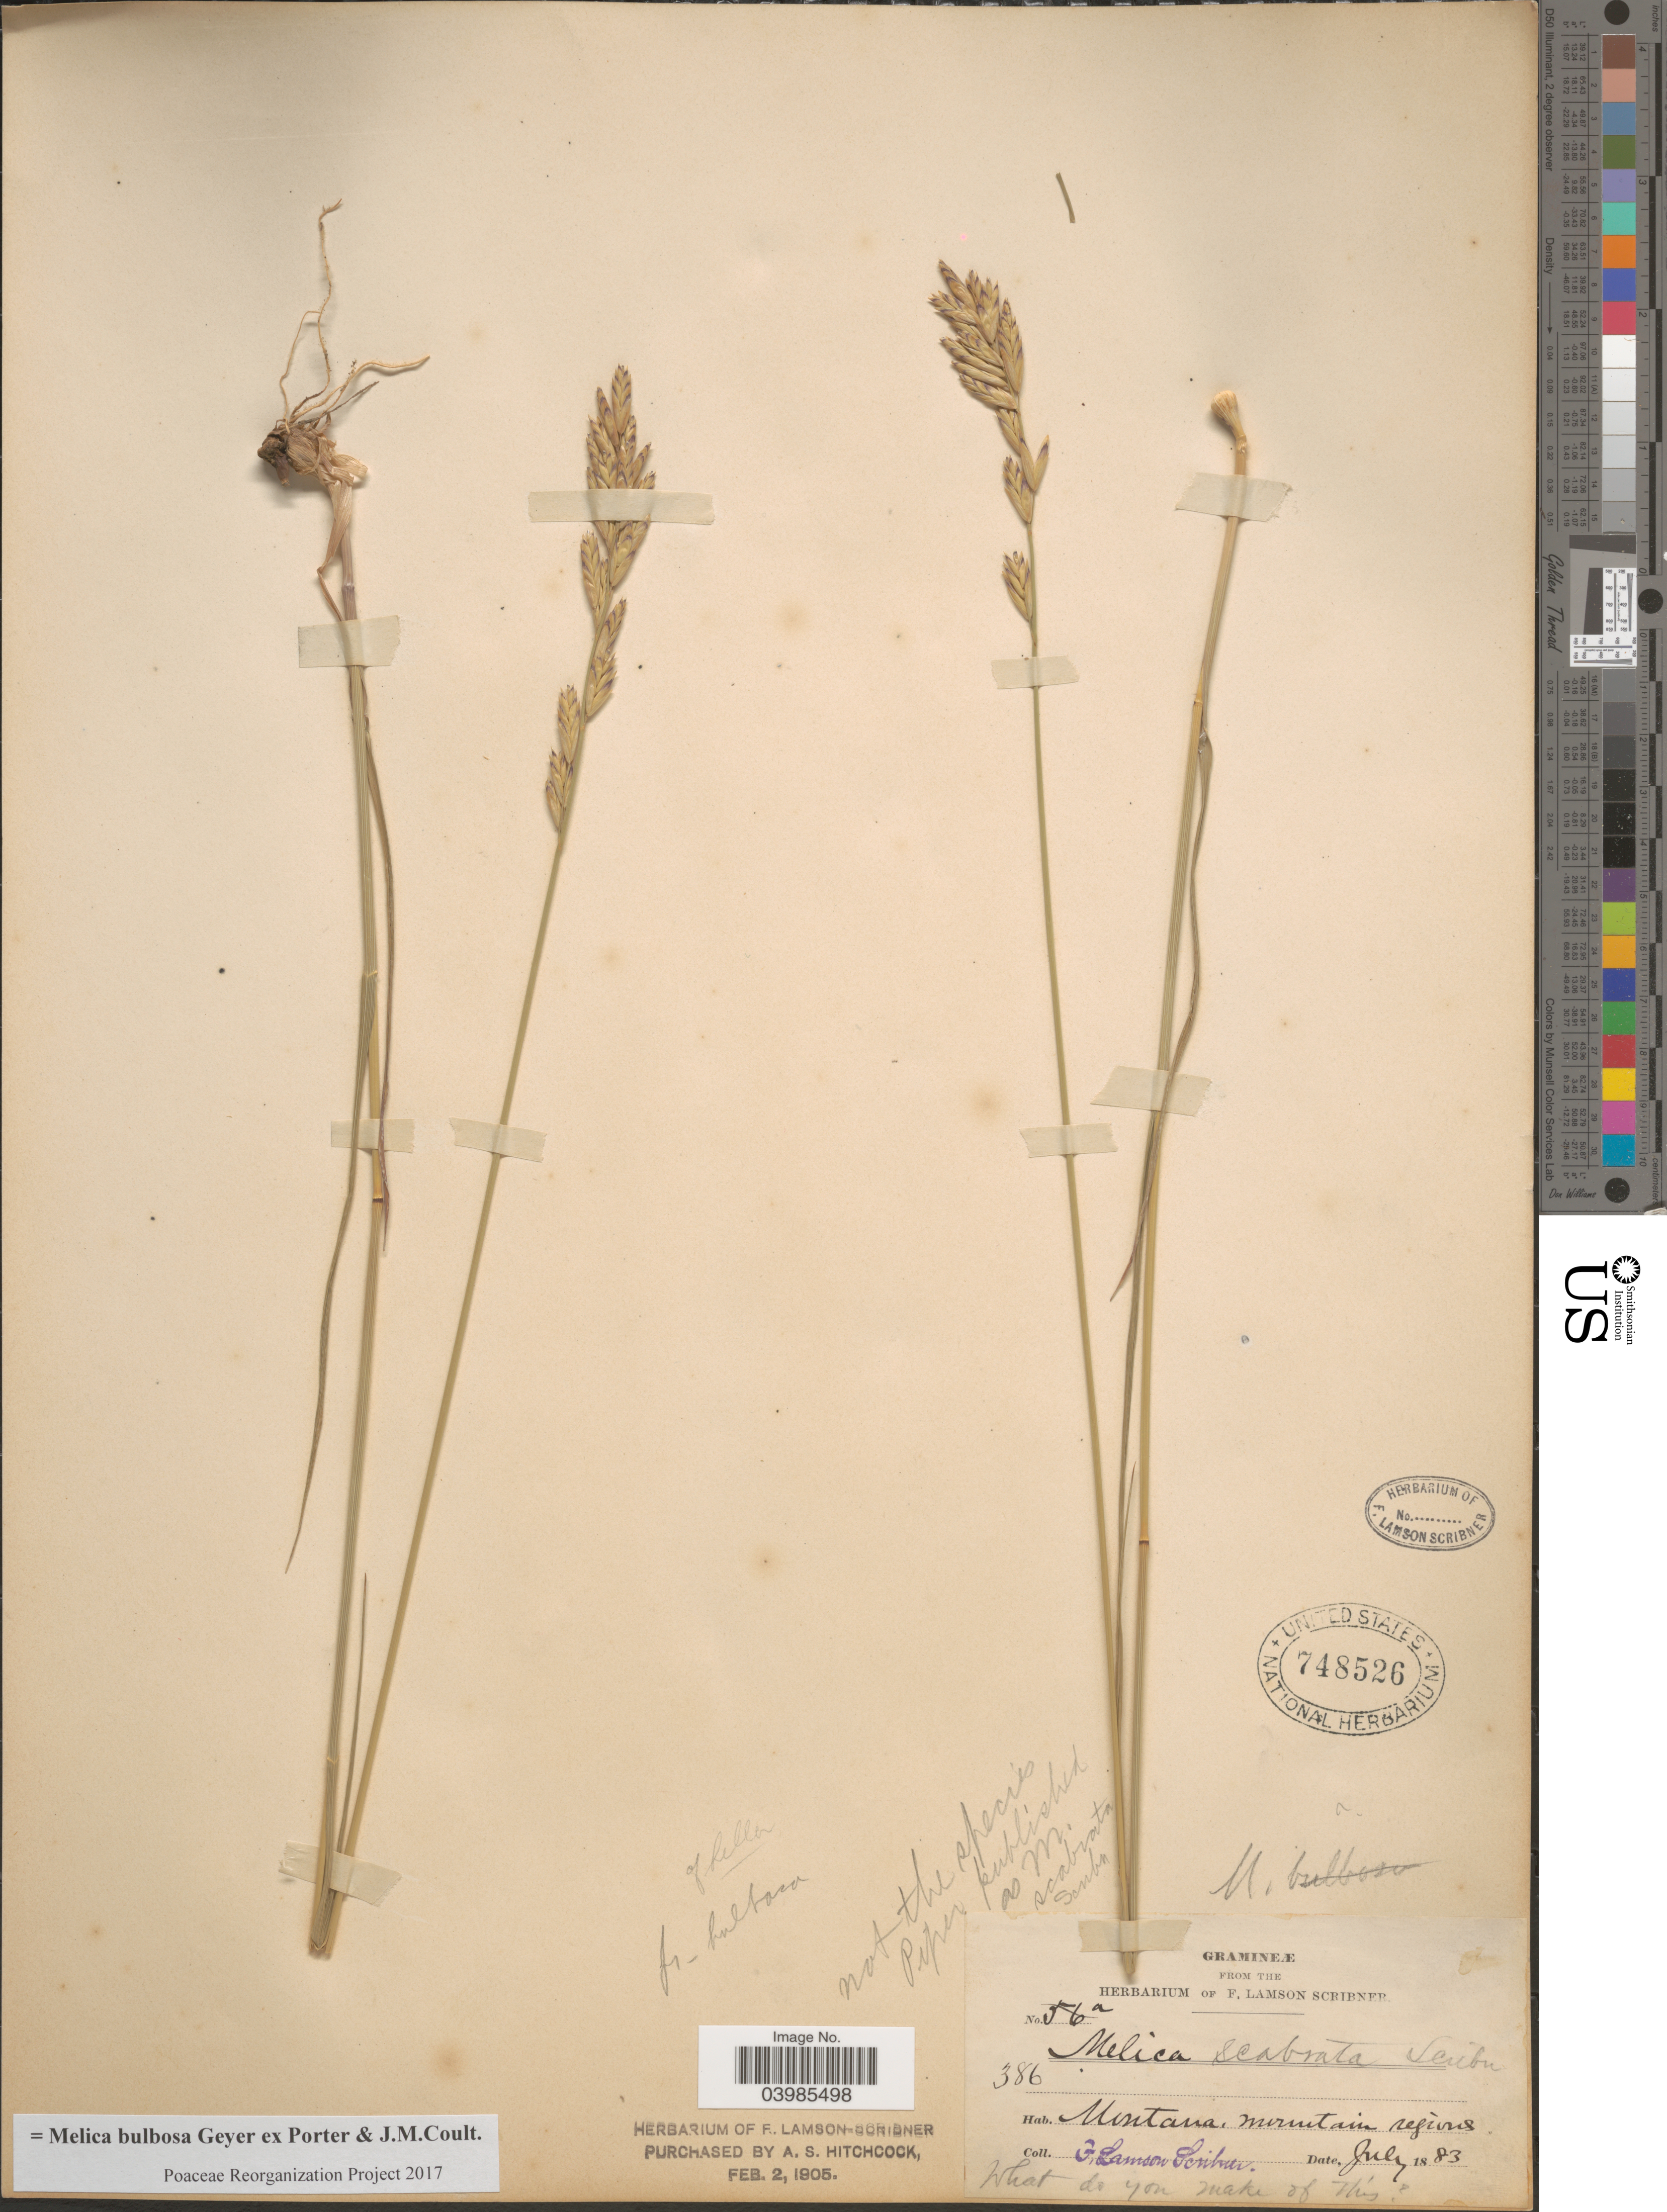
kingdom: Plantae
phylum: Tracheophyta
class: Liliopsida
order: Poales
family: Poaceae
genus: Melica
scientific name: Melica bulbosa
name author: Geyer ex Porter & J.M. Coult.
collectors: F. L. Scribner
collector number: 386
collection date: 1883-07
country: United States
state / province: Montana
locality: Mountain regions.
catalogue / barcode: US 748526